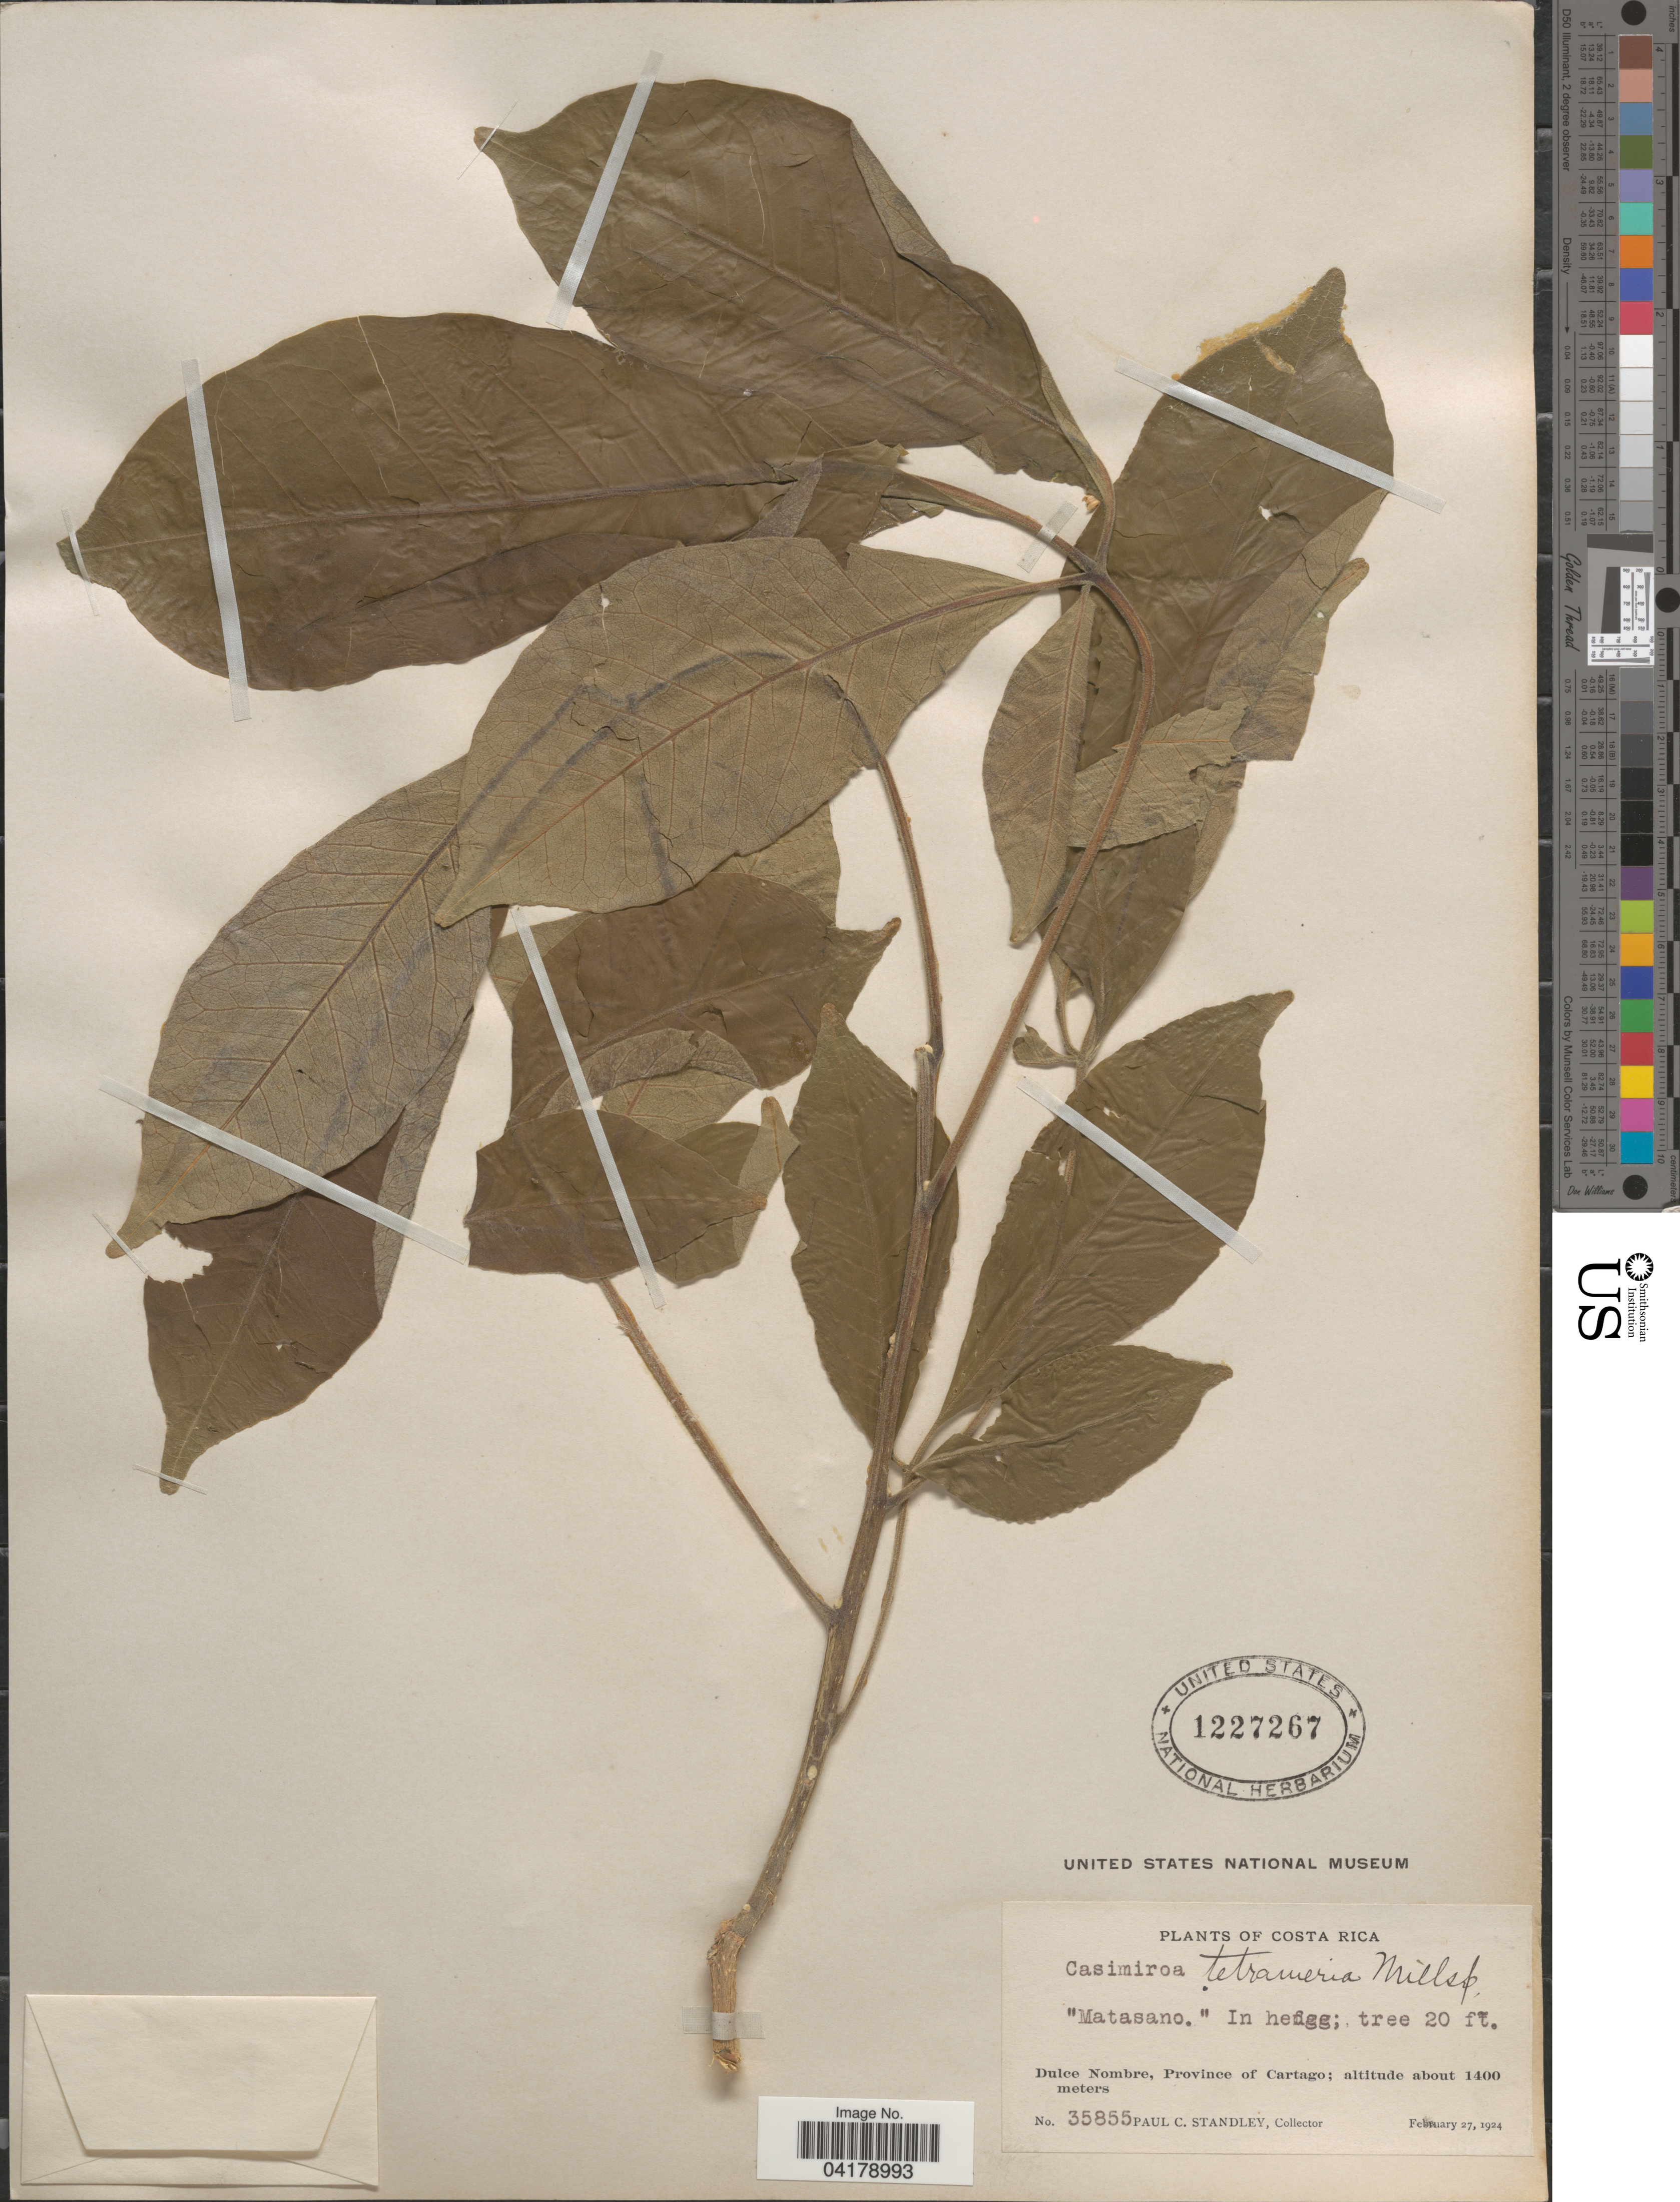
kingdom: Plantae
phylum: Tracheophyta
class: Magnoliopsida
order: Sapindales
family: Rutaceae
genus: Casimiroa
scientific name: Casimiroa tetrameria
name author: Millsp.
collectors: P. C. Standley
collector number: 35855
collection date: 1924-02-27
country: Costa Rica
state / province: Cartago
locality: Matasano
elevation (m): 1400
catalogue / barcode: US 1227267